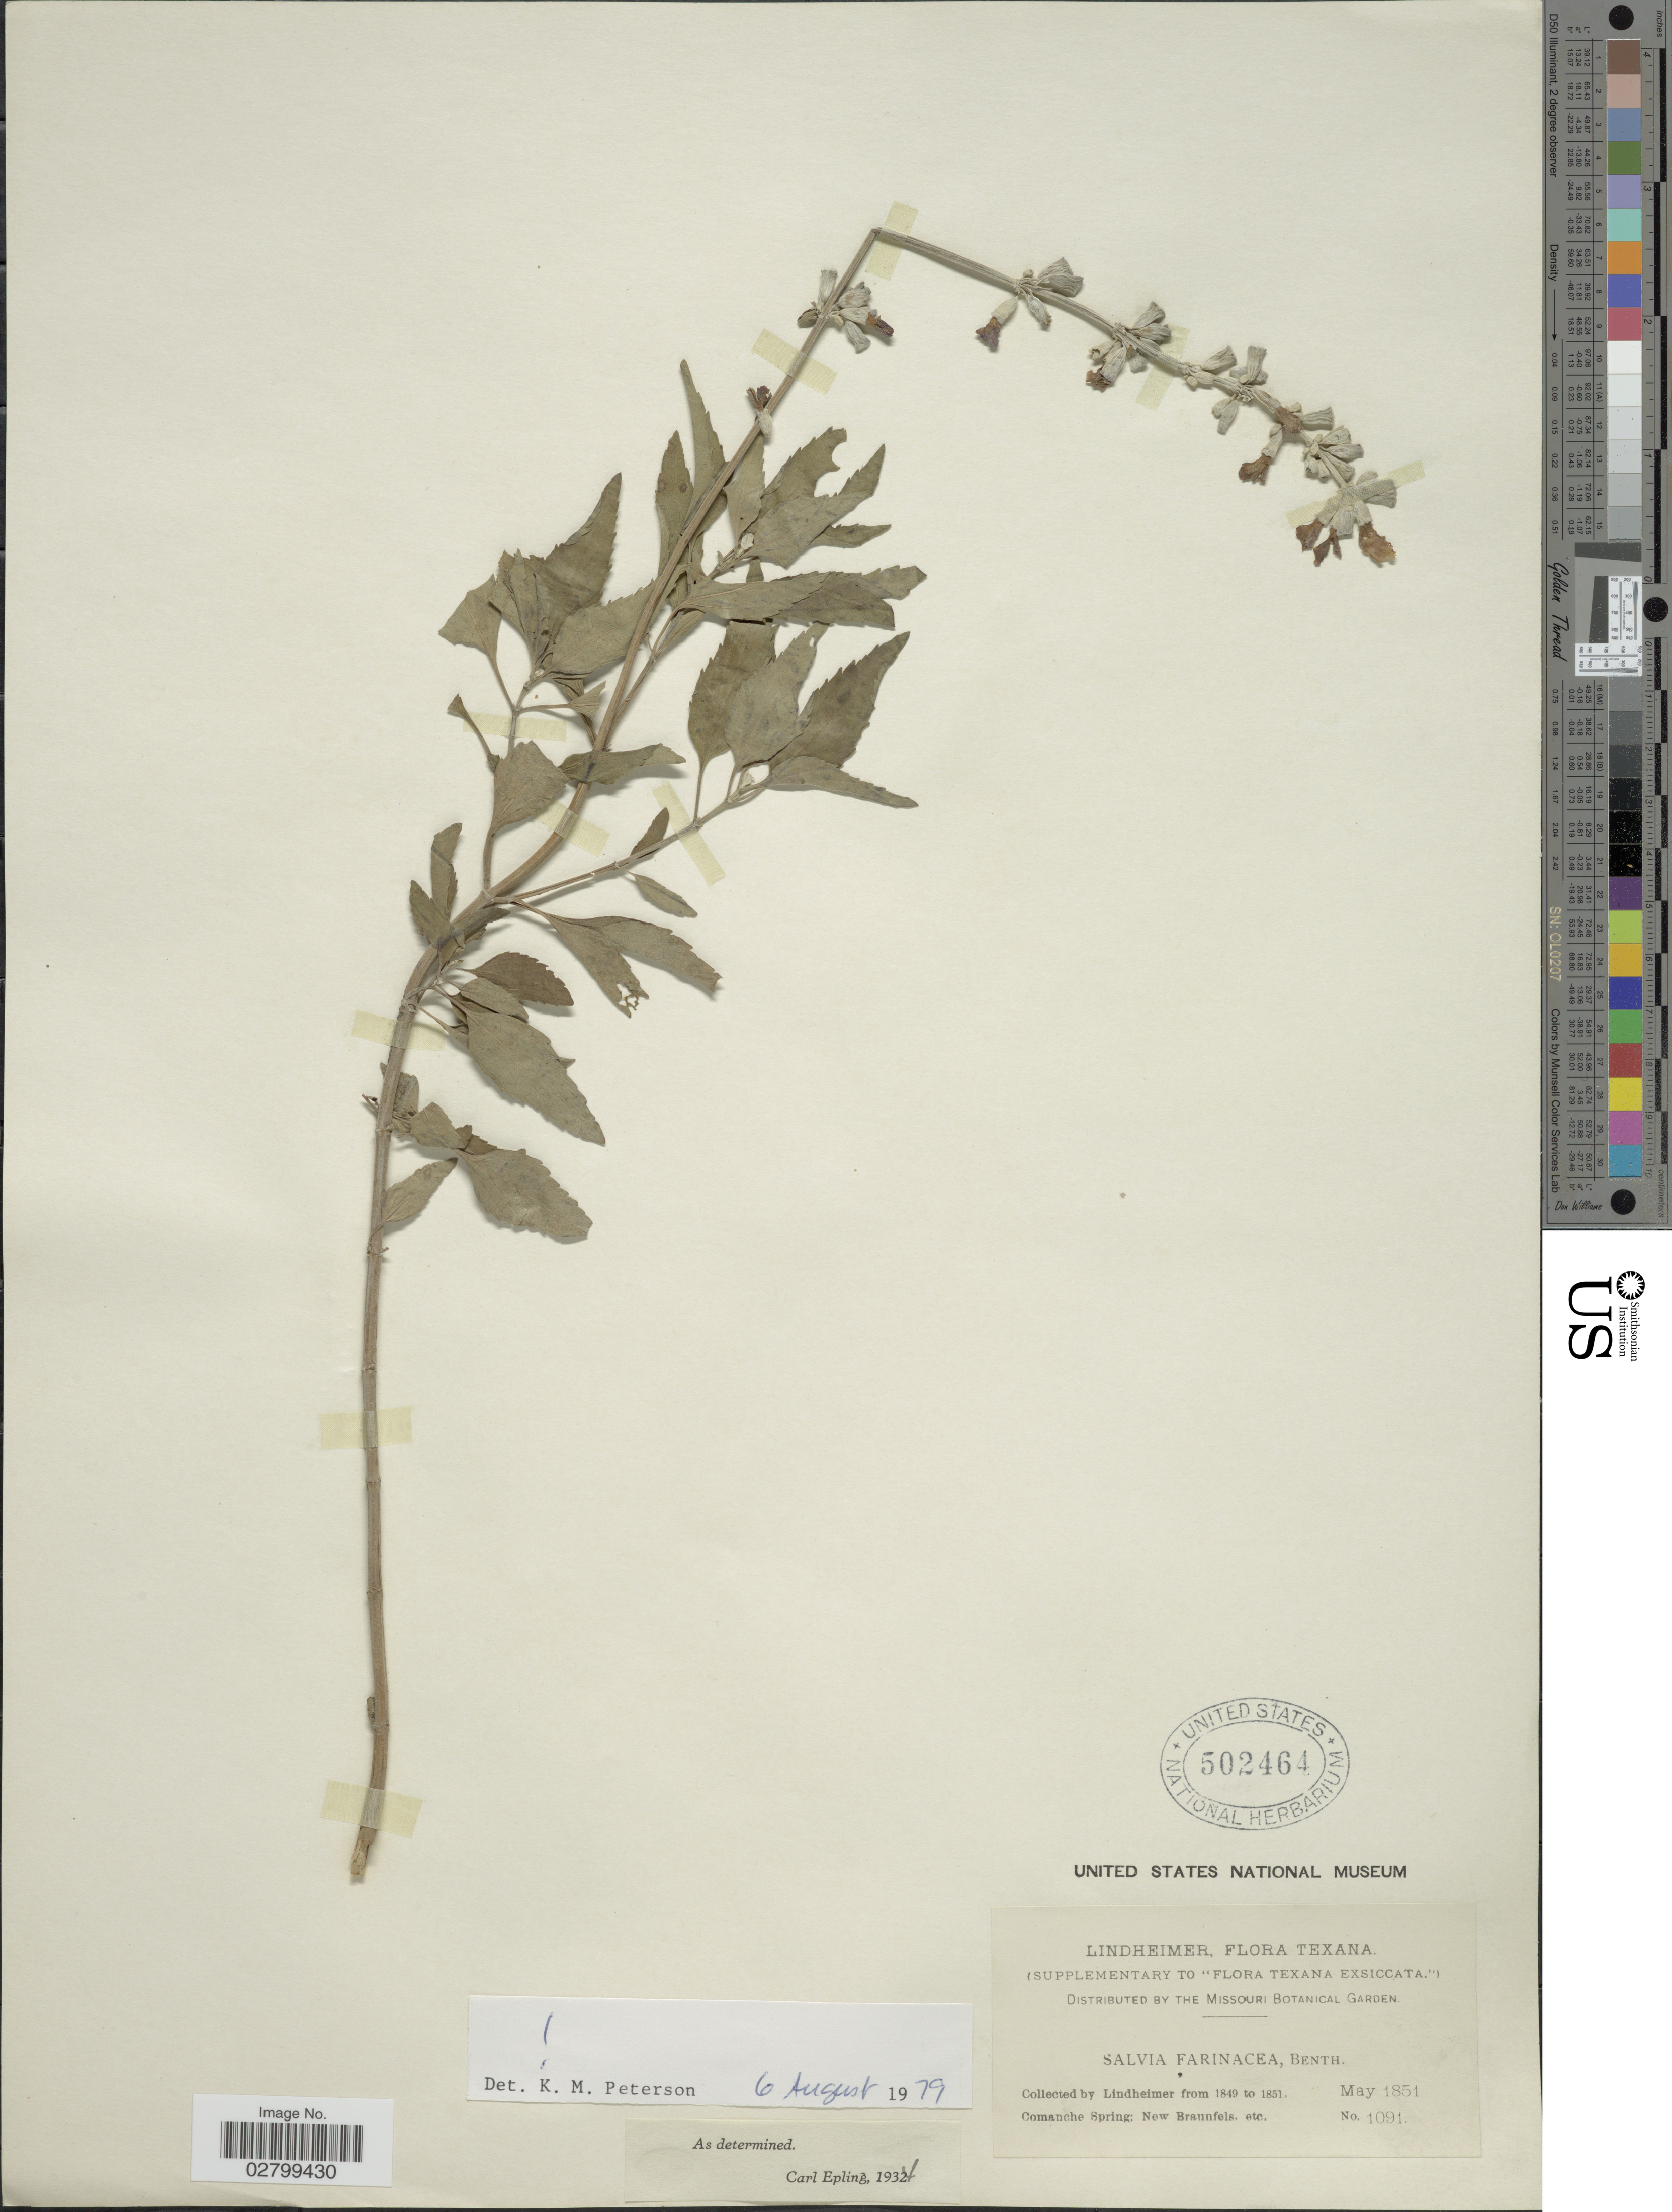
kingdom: Plantae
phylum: Tracheophyta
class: Magnoliopsida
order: Lamiales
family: Lamiaceae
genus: Salvia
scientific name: Salvia farinacea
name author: Benth.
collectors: F. Lindheimer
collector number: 1091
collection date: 1851-05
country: United States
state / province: Texas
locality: Comanche Spring: New Braunfels, etc.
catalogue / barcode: US 502464